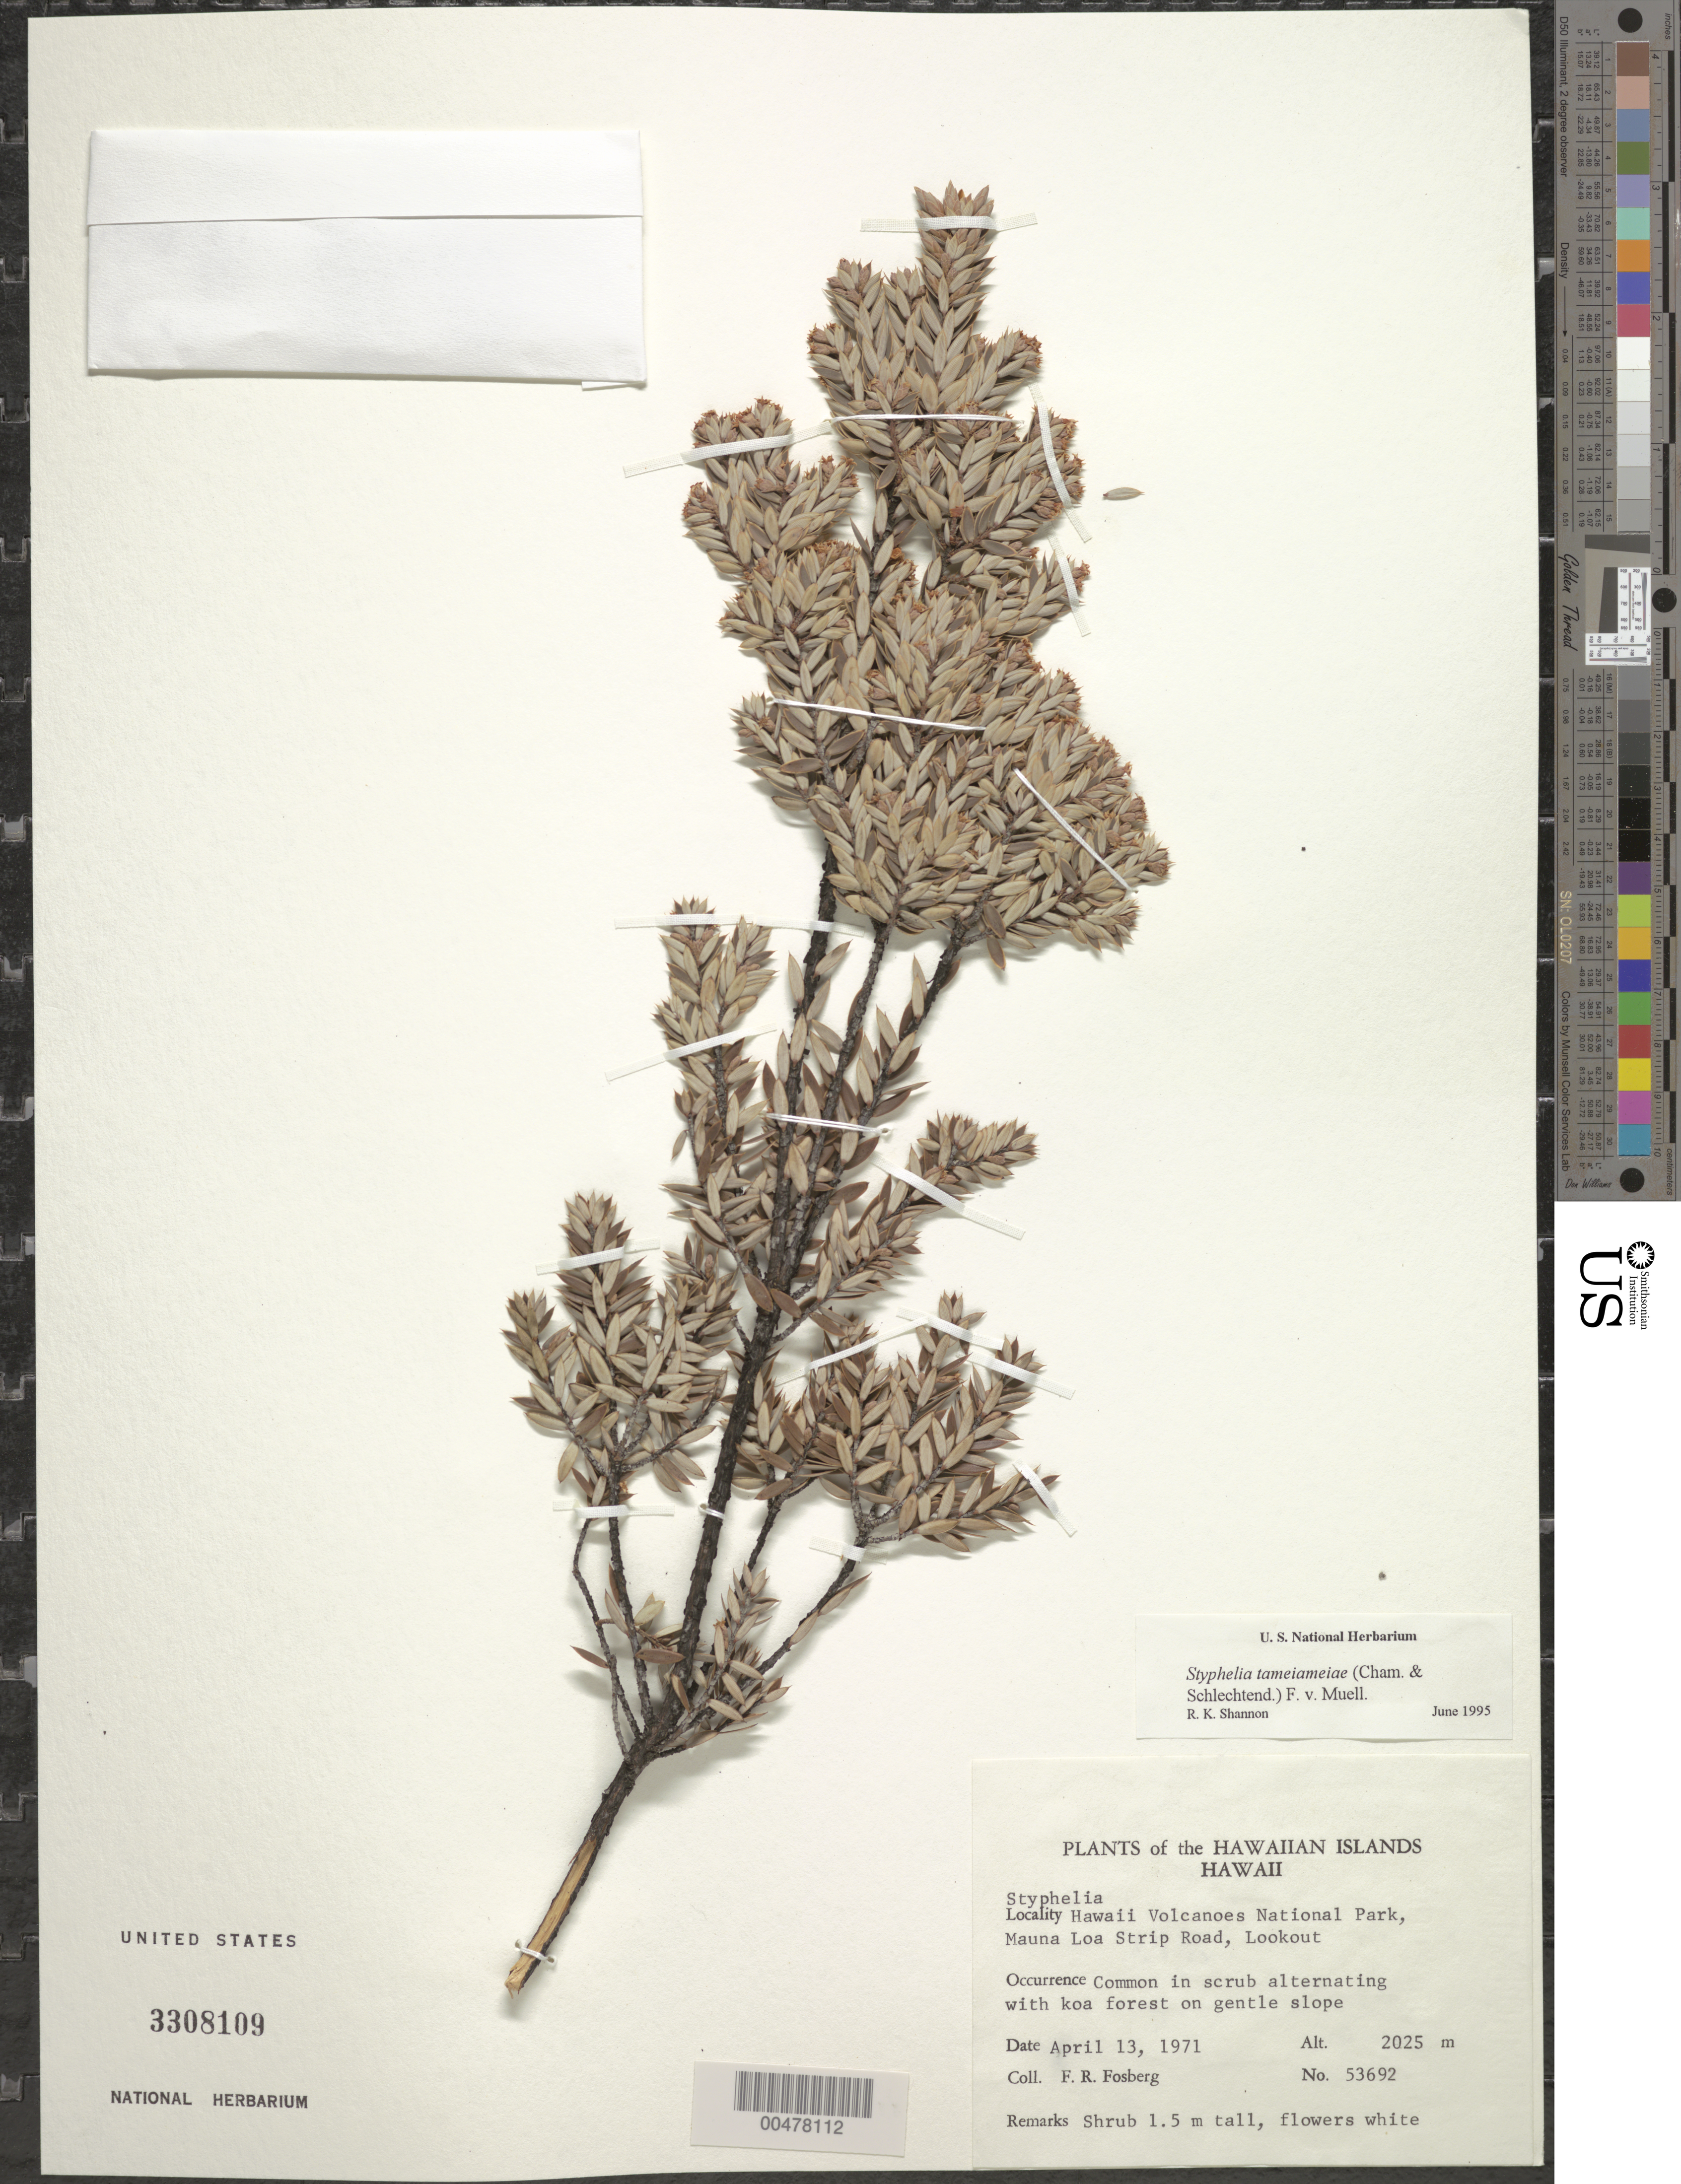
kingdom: Plantae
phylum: Tracheophyta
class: Magnoliopsida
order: Ericales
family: Ericaceae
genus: Leptecophylla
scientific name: Leptecophylla tameiameiae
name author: (Cham. & Schltdl.) C.M. Weiller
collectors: F. R. Fosberg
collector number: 53692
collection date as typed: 13 Apr 1971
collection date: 1971-04-13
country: United States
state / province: Hawaii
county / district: Hawaii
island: Hawaii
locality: Hawaii Volcanoes Nat Park, Mauna Loa Strip Rd, lookout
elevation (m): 2025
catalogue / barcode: US 3308109